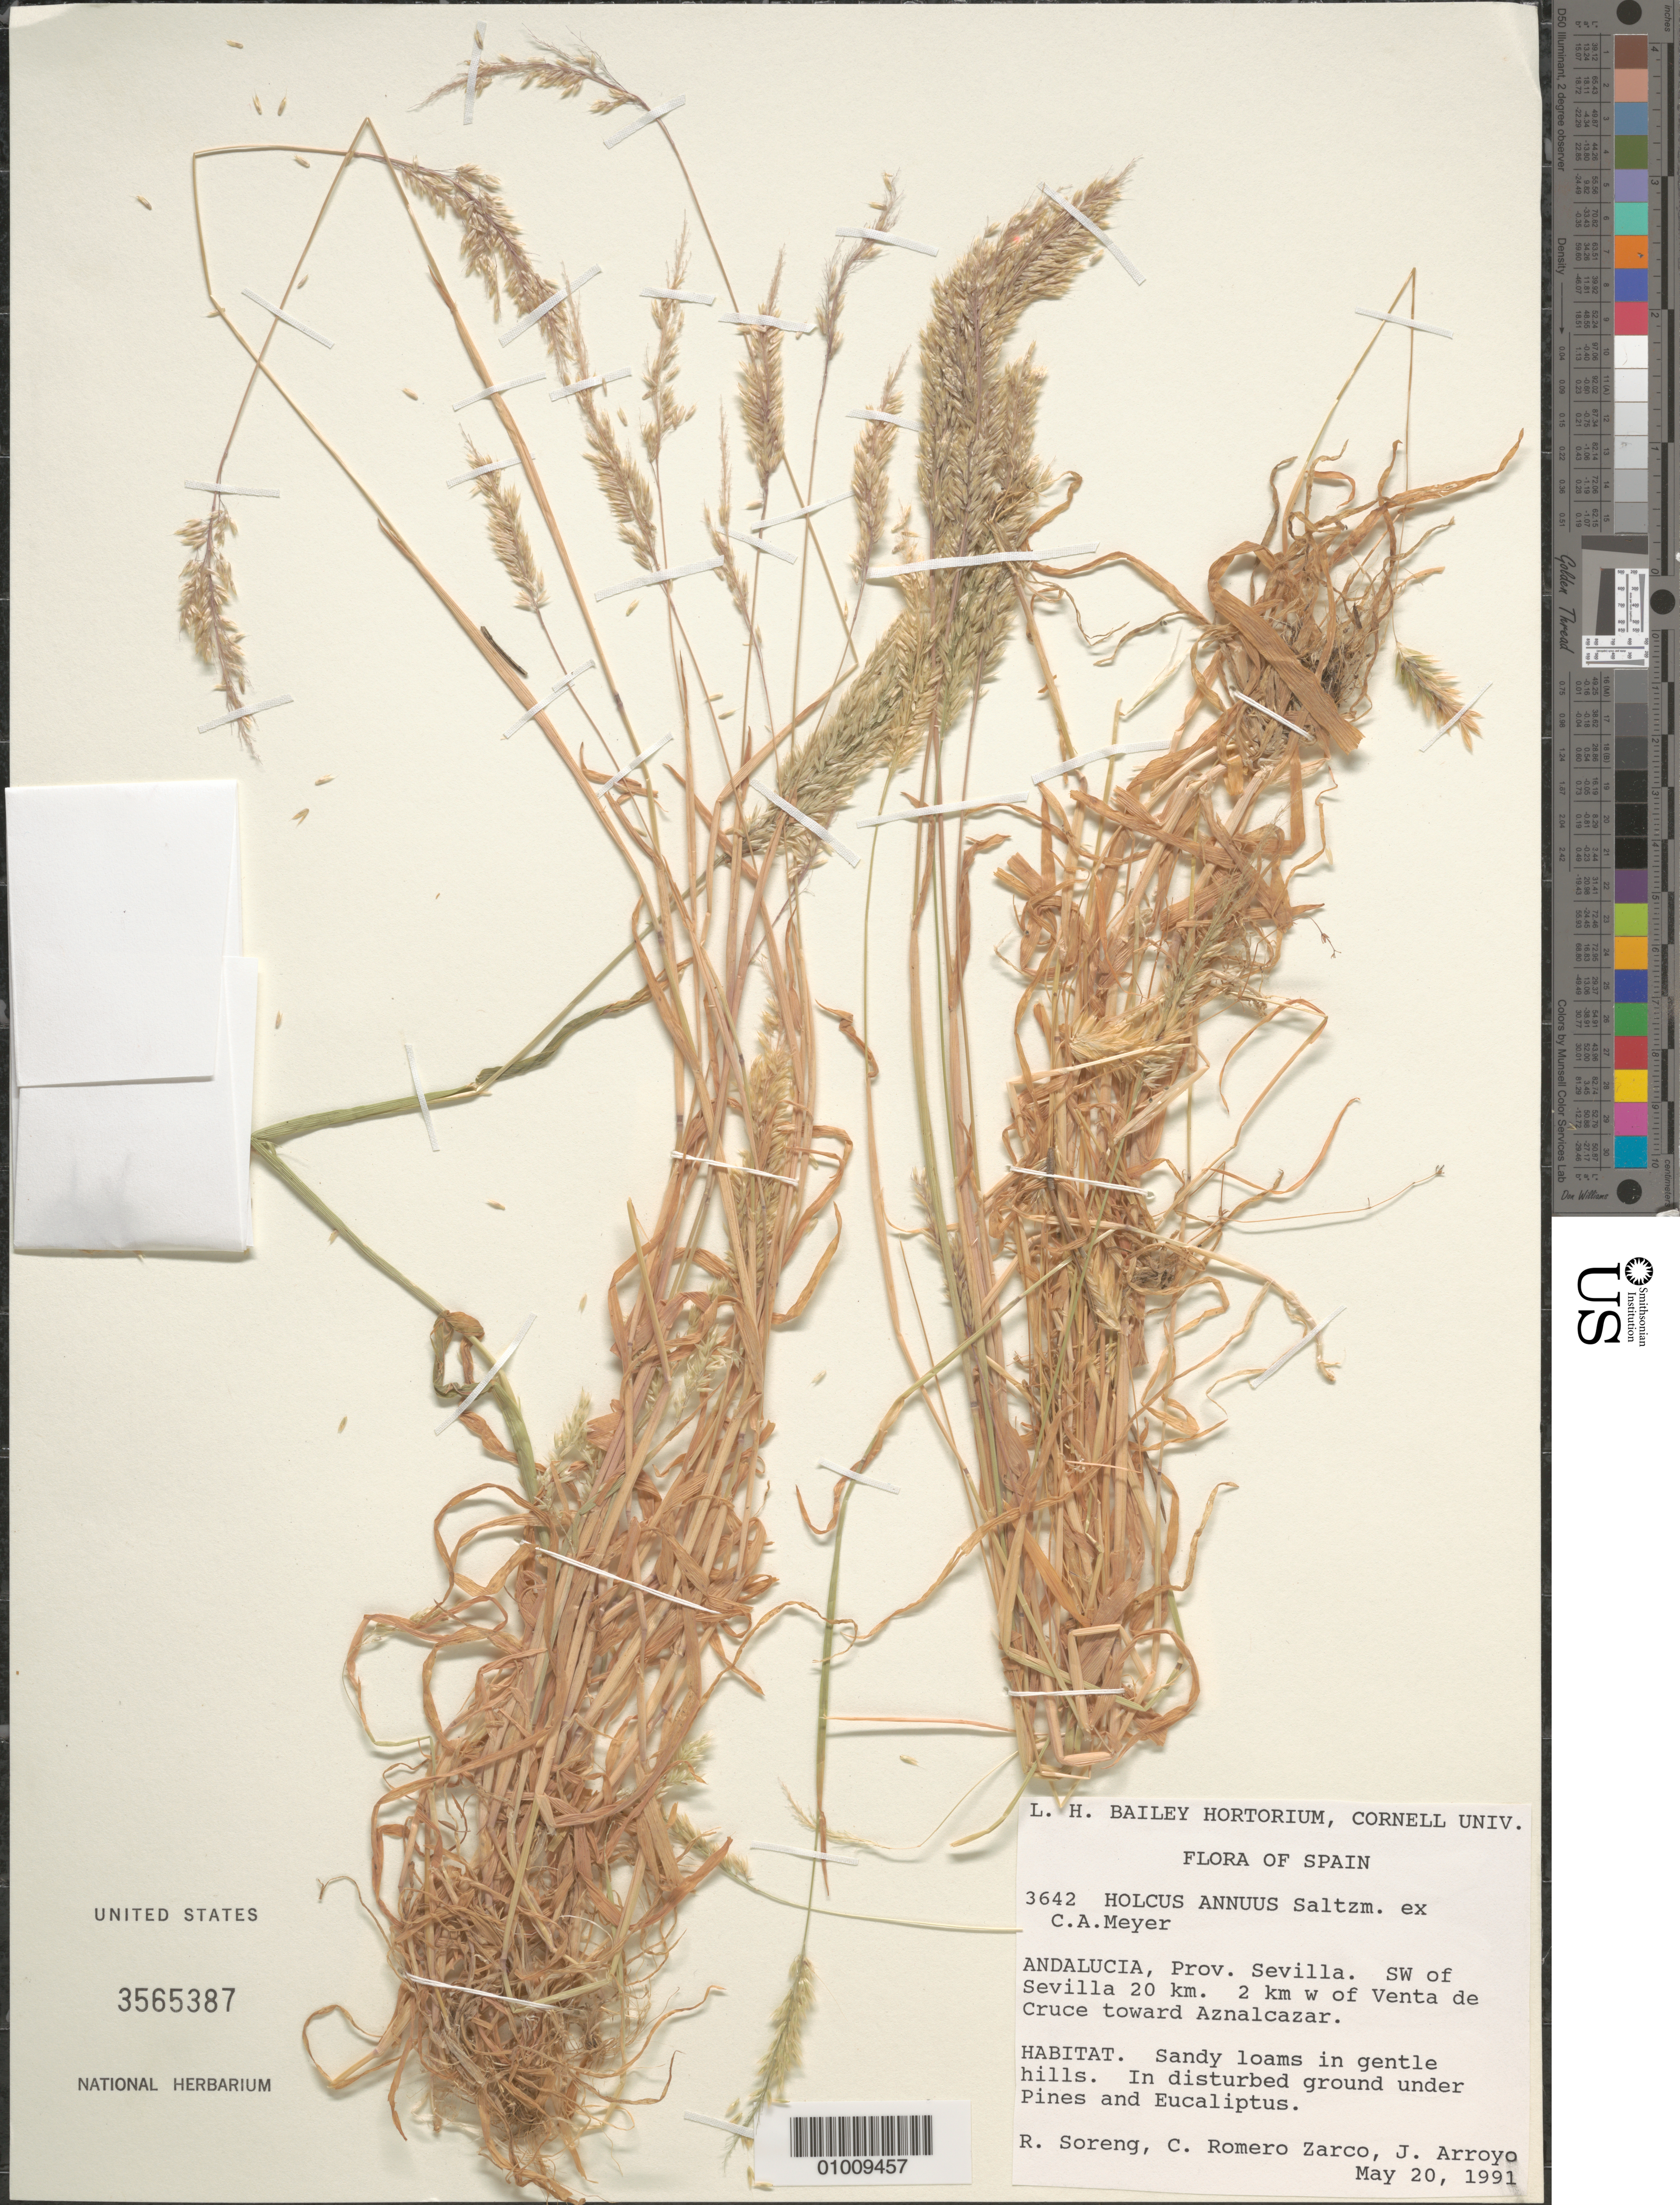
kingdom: Plantae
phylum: Tracheophyta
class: Liliopsida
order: Poales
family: Poaceae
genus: Holcus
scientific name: Holcus annuus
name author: Salzm. ex C.A. Mey.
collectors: R. J. Soreng, C. Romero Zarco & J. Arroyo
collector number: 3642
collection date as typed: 20 May 1991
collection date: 1991-05-20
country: Spain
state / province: Andalucia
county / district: Sevilla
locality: SW of Sevilla 20 km 2 km W of Venta de Cruce toward Aznalcazar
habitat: Sandy loams in gentle hills. In disturbed ground under Pines and Eucaliptus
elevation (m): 30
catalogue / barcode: US 3565387